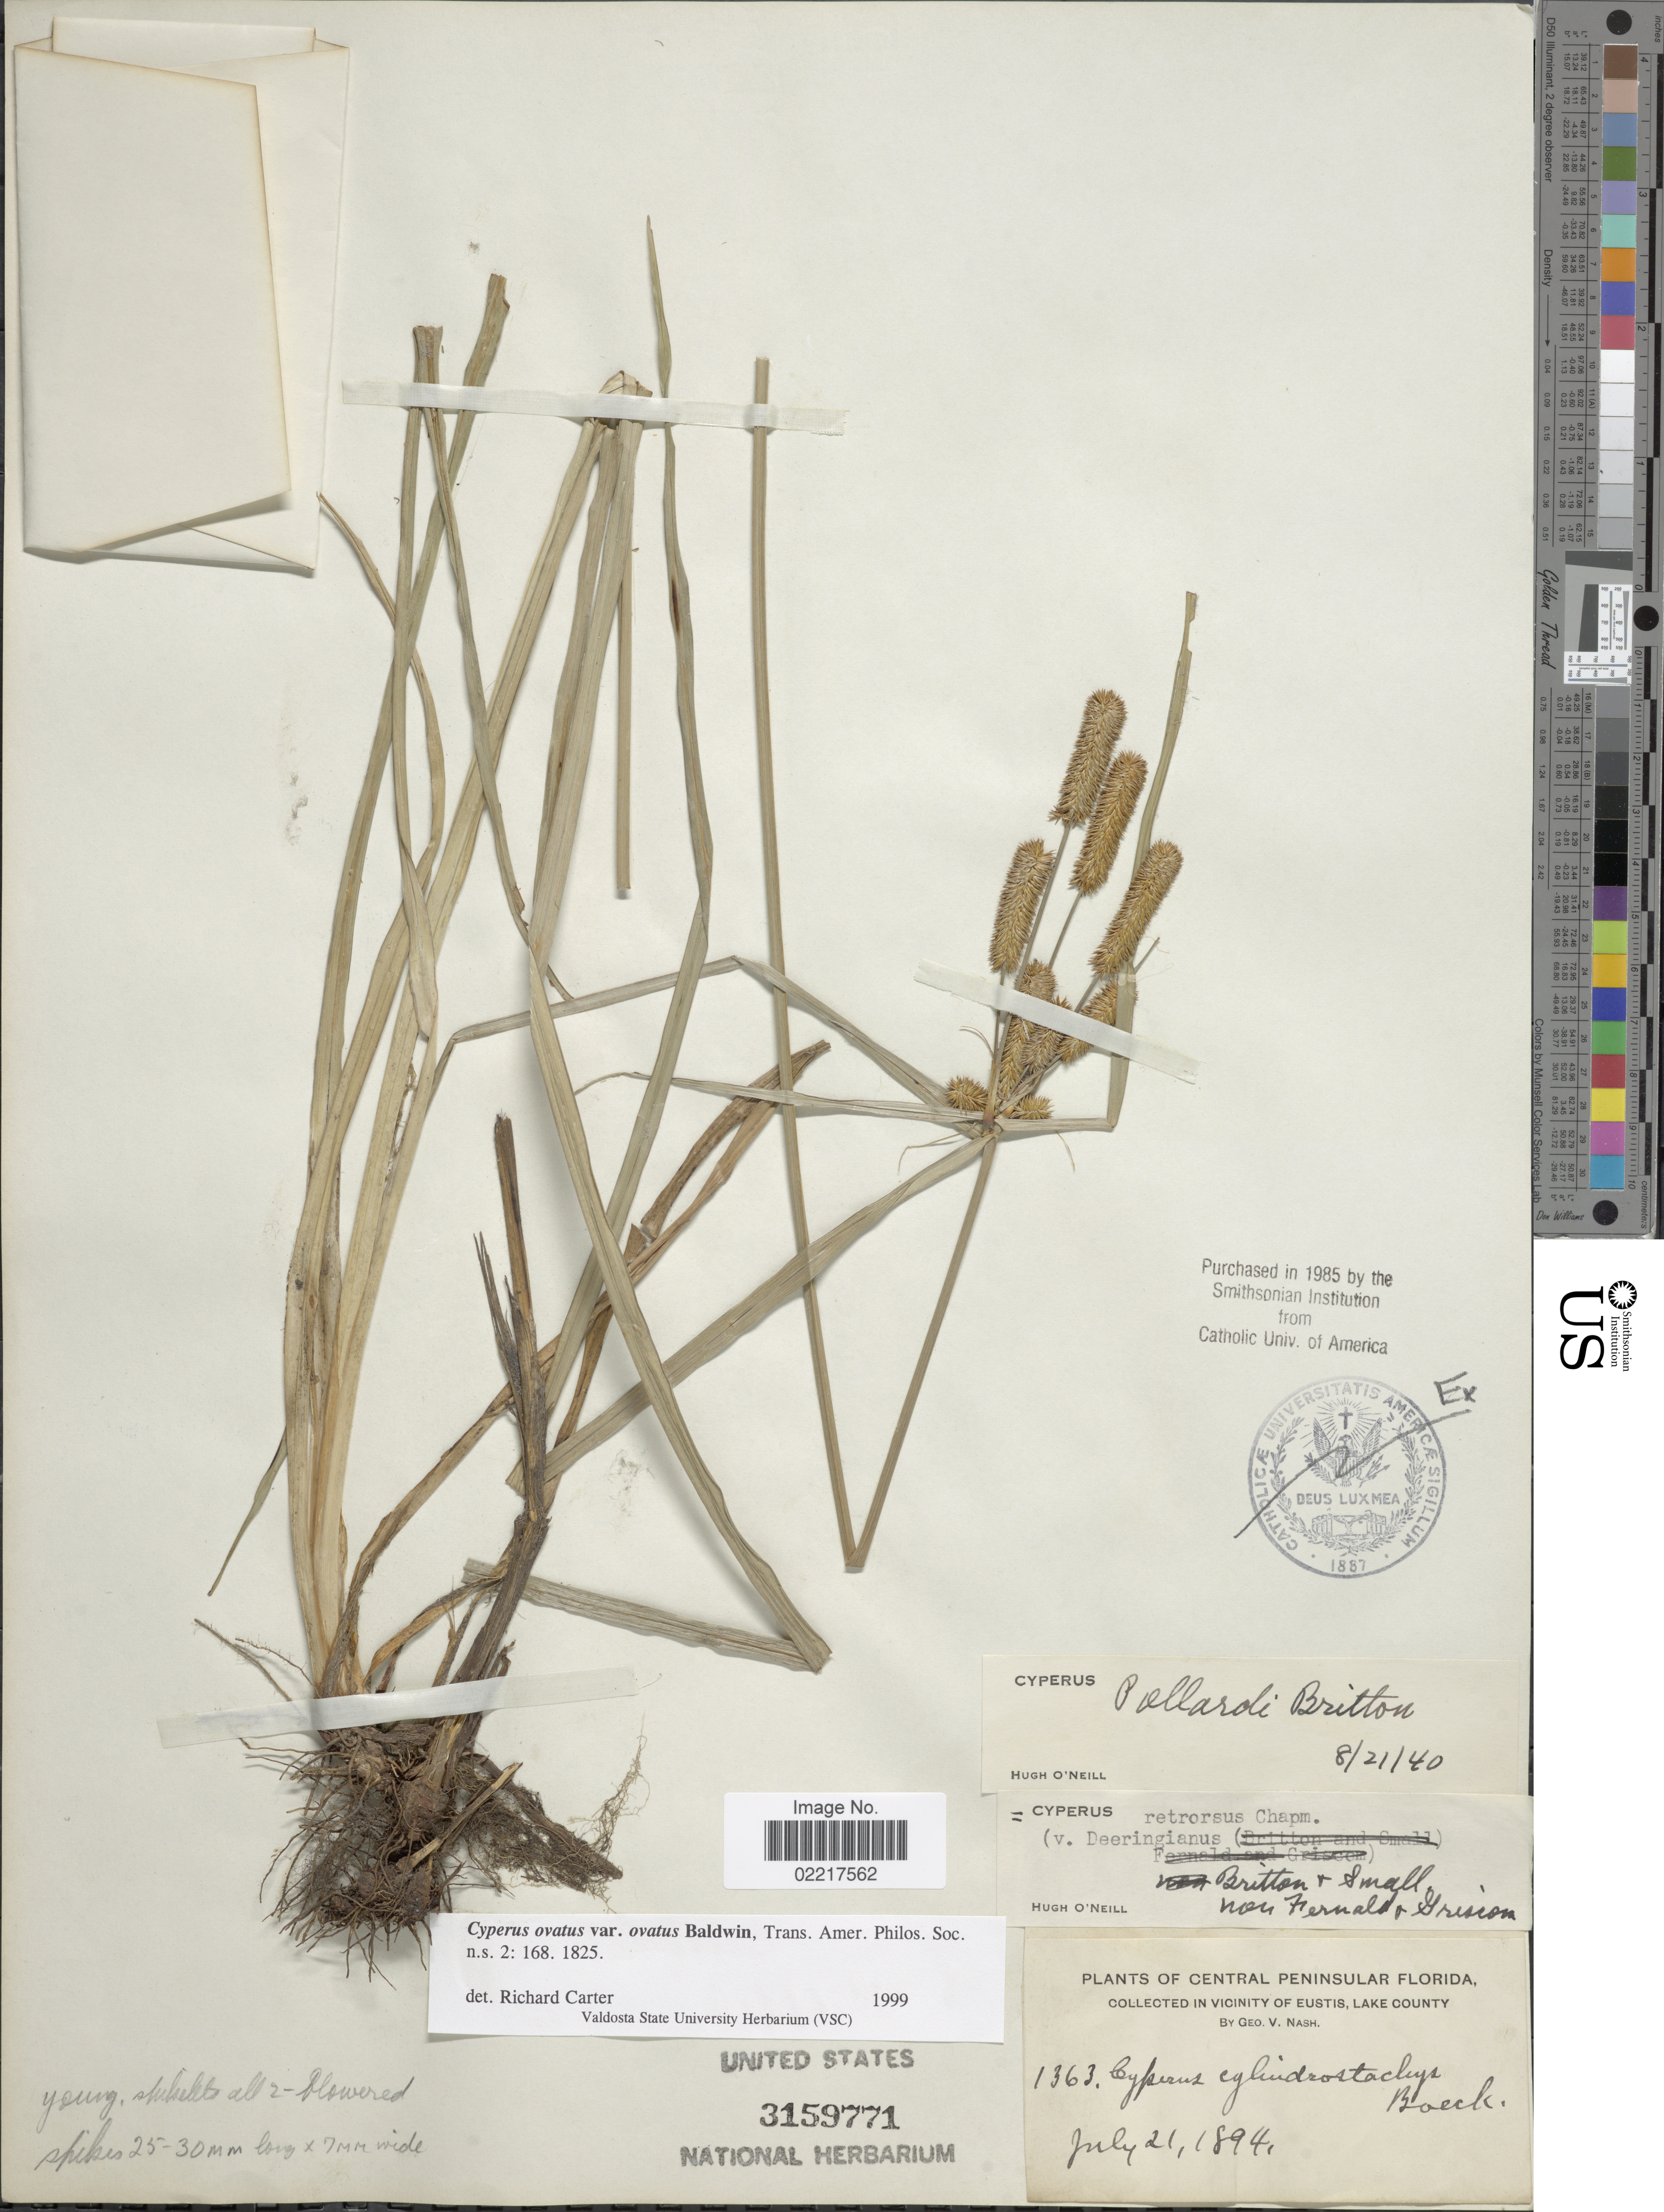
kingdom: Plantae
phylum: Tracheophyta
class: Liliopsida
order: Poales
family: Cyperaceae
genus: Cyperus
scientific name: Cyperus ovatus var. ovatus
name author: Baldwin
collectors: G. V. Nash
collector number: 1363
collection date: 1894-07-21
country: United States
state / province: Florida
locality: Central Peninsular Florida, In Vicinity of Eustis, Lake County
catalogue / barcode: US 3159771